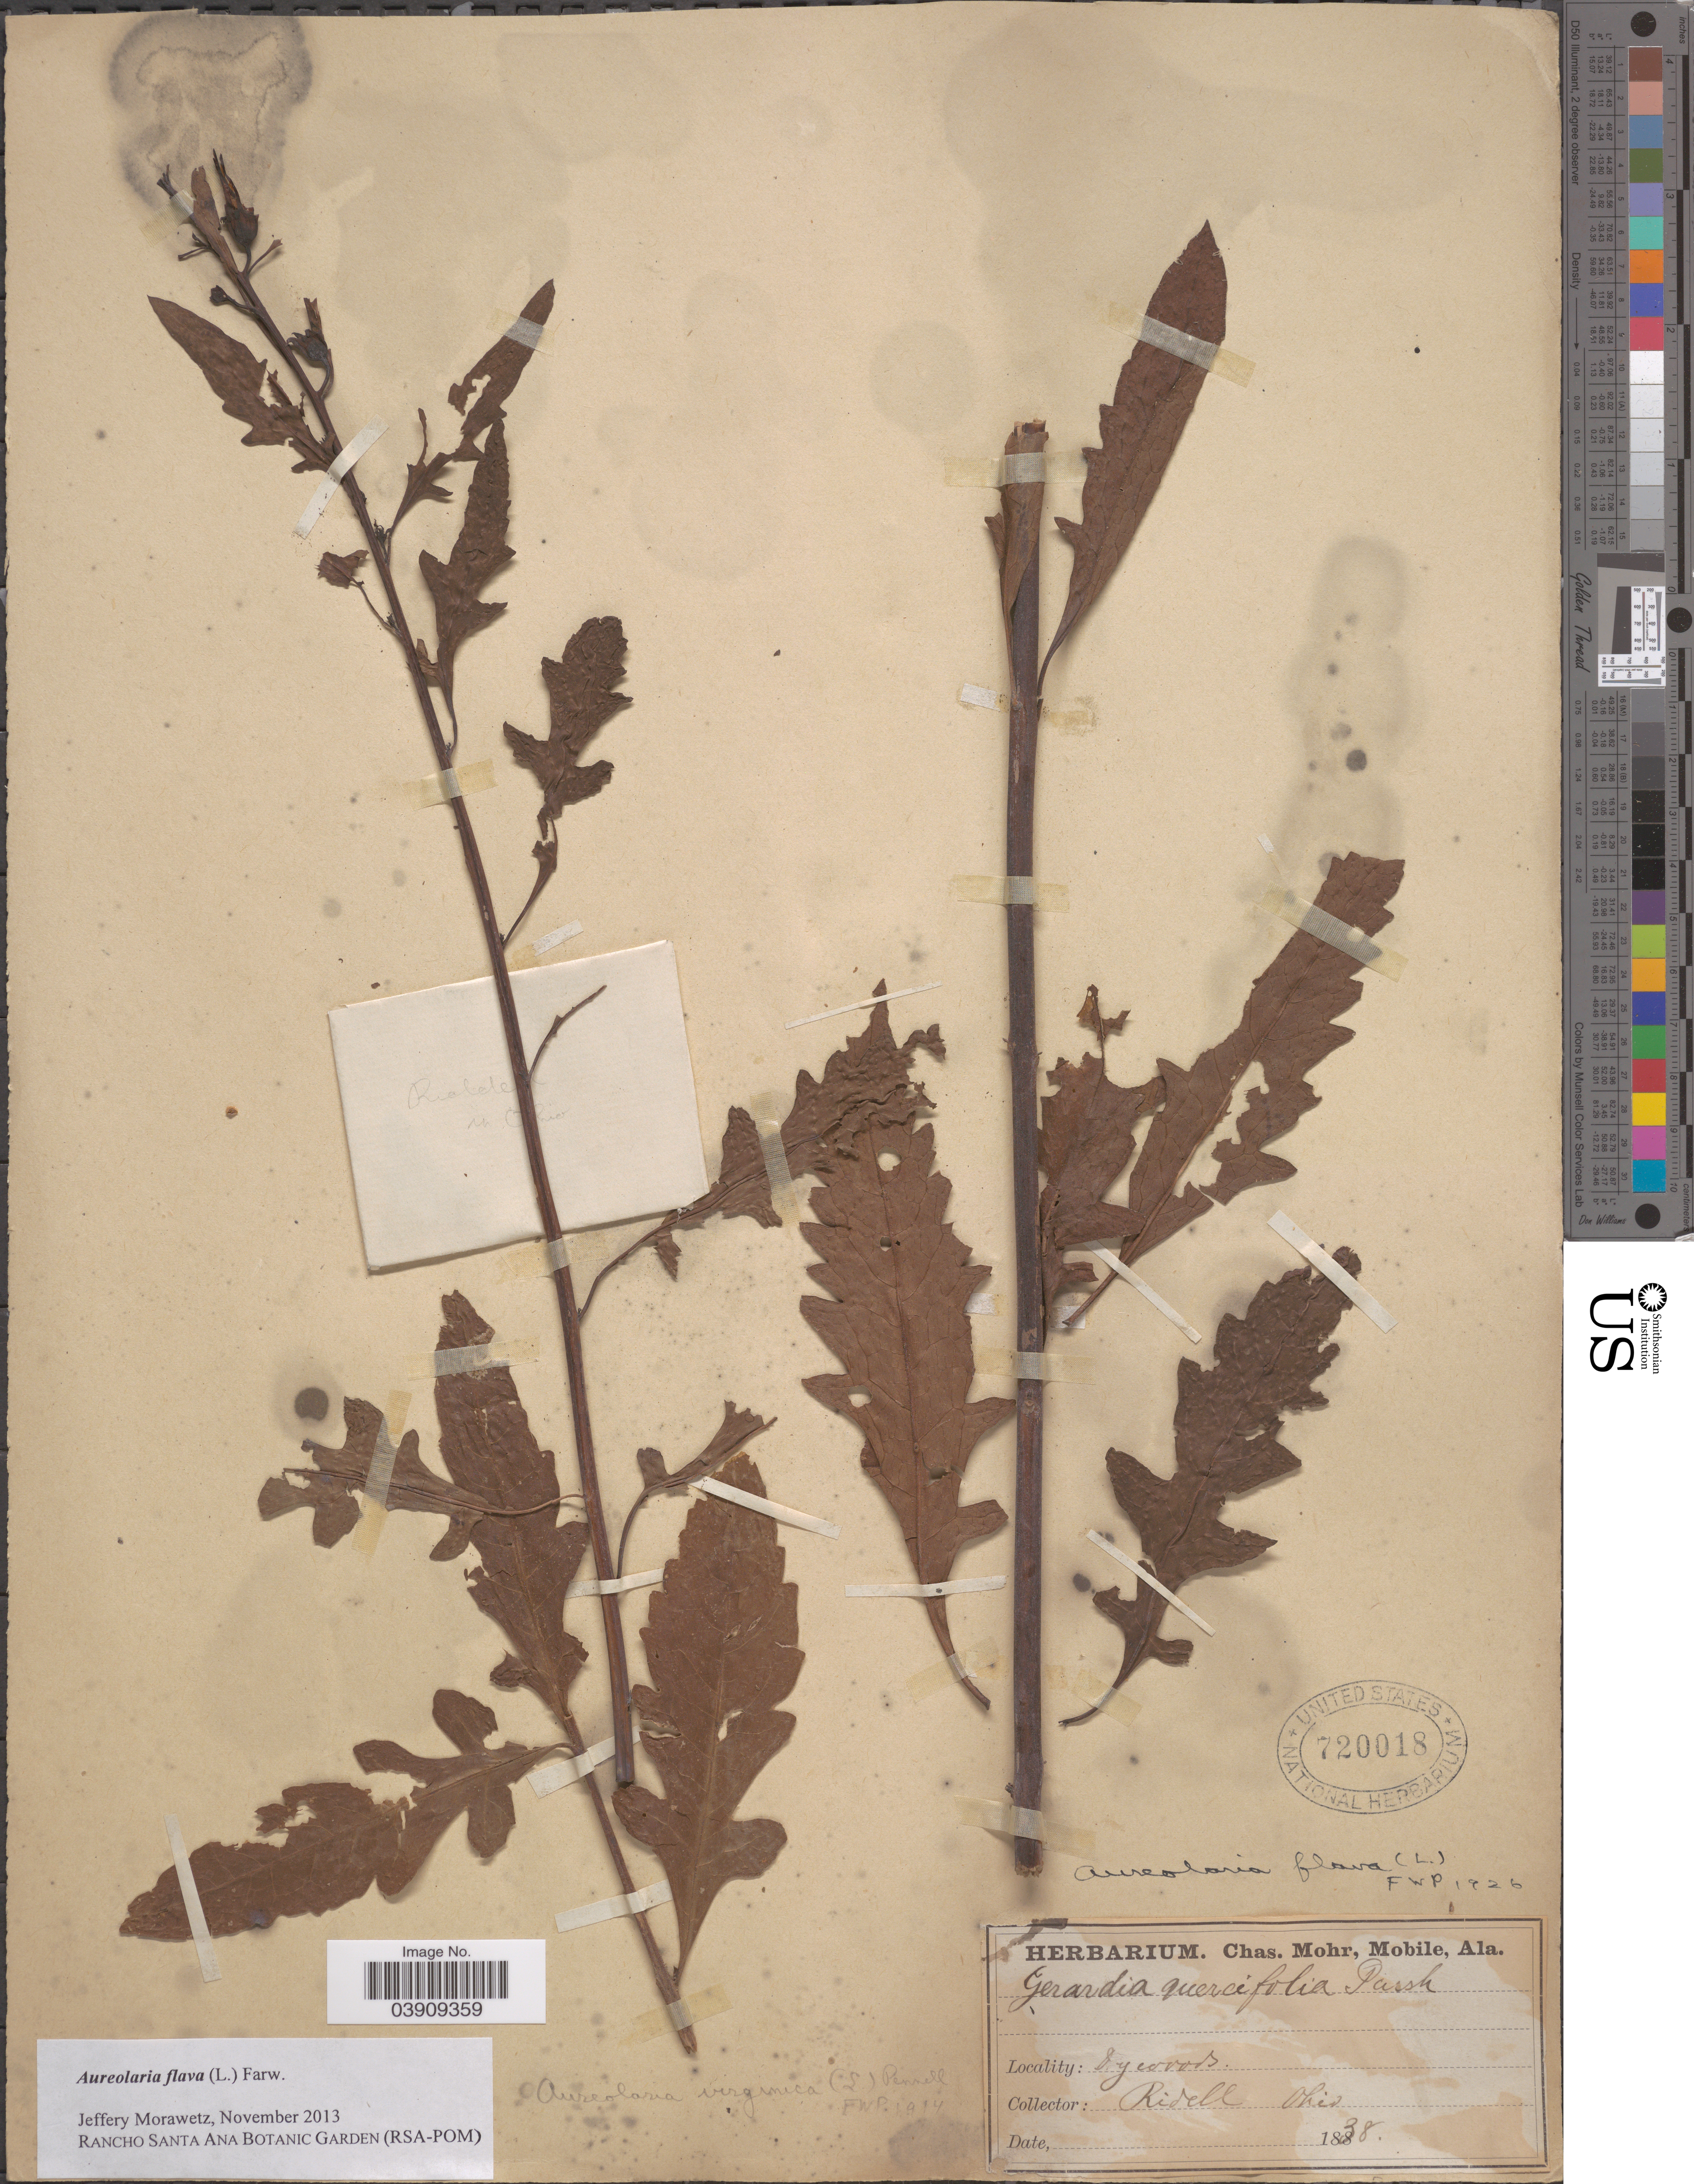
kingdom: Plantae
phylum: Tracheophyta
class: Magnoliopsida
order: Lamiales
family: Orobanchaceae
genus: Aureolaria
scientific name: Aureolaria flava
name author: (L.) Farw.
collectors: -. Ridell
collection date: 1838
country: United States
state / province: Ohio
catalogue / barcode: US 720018